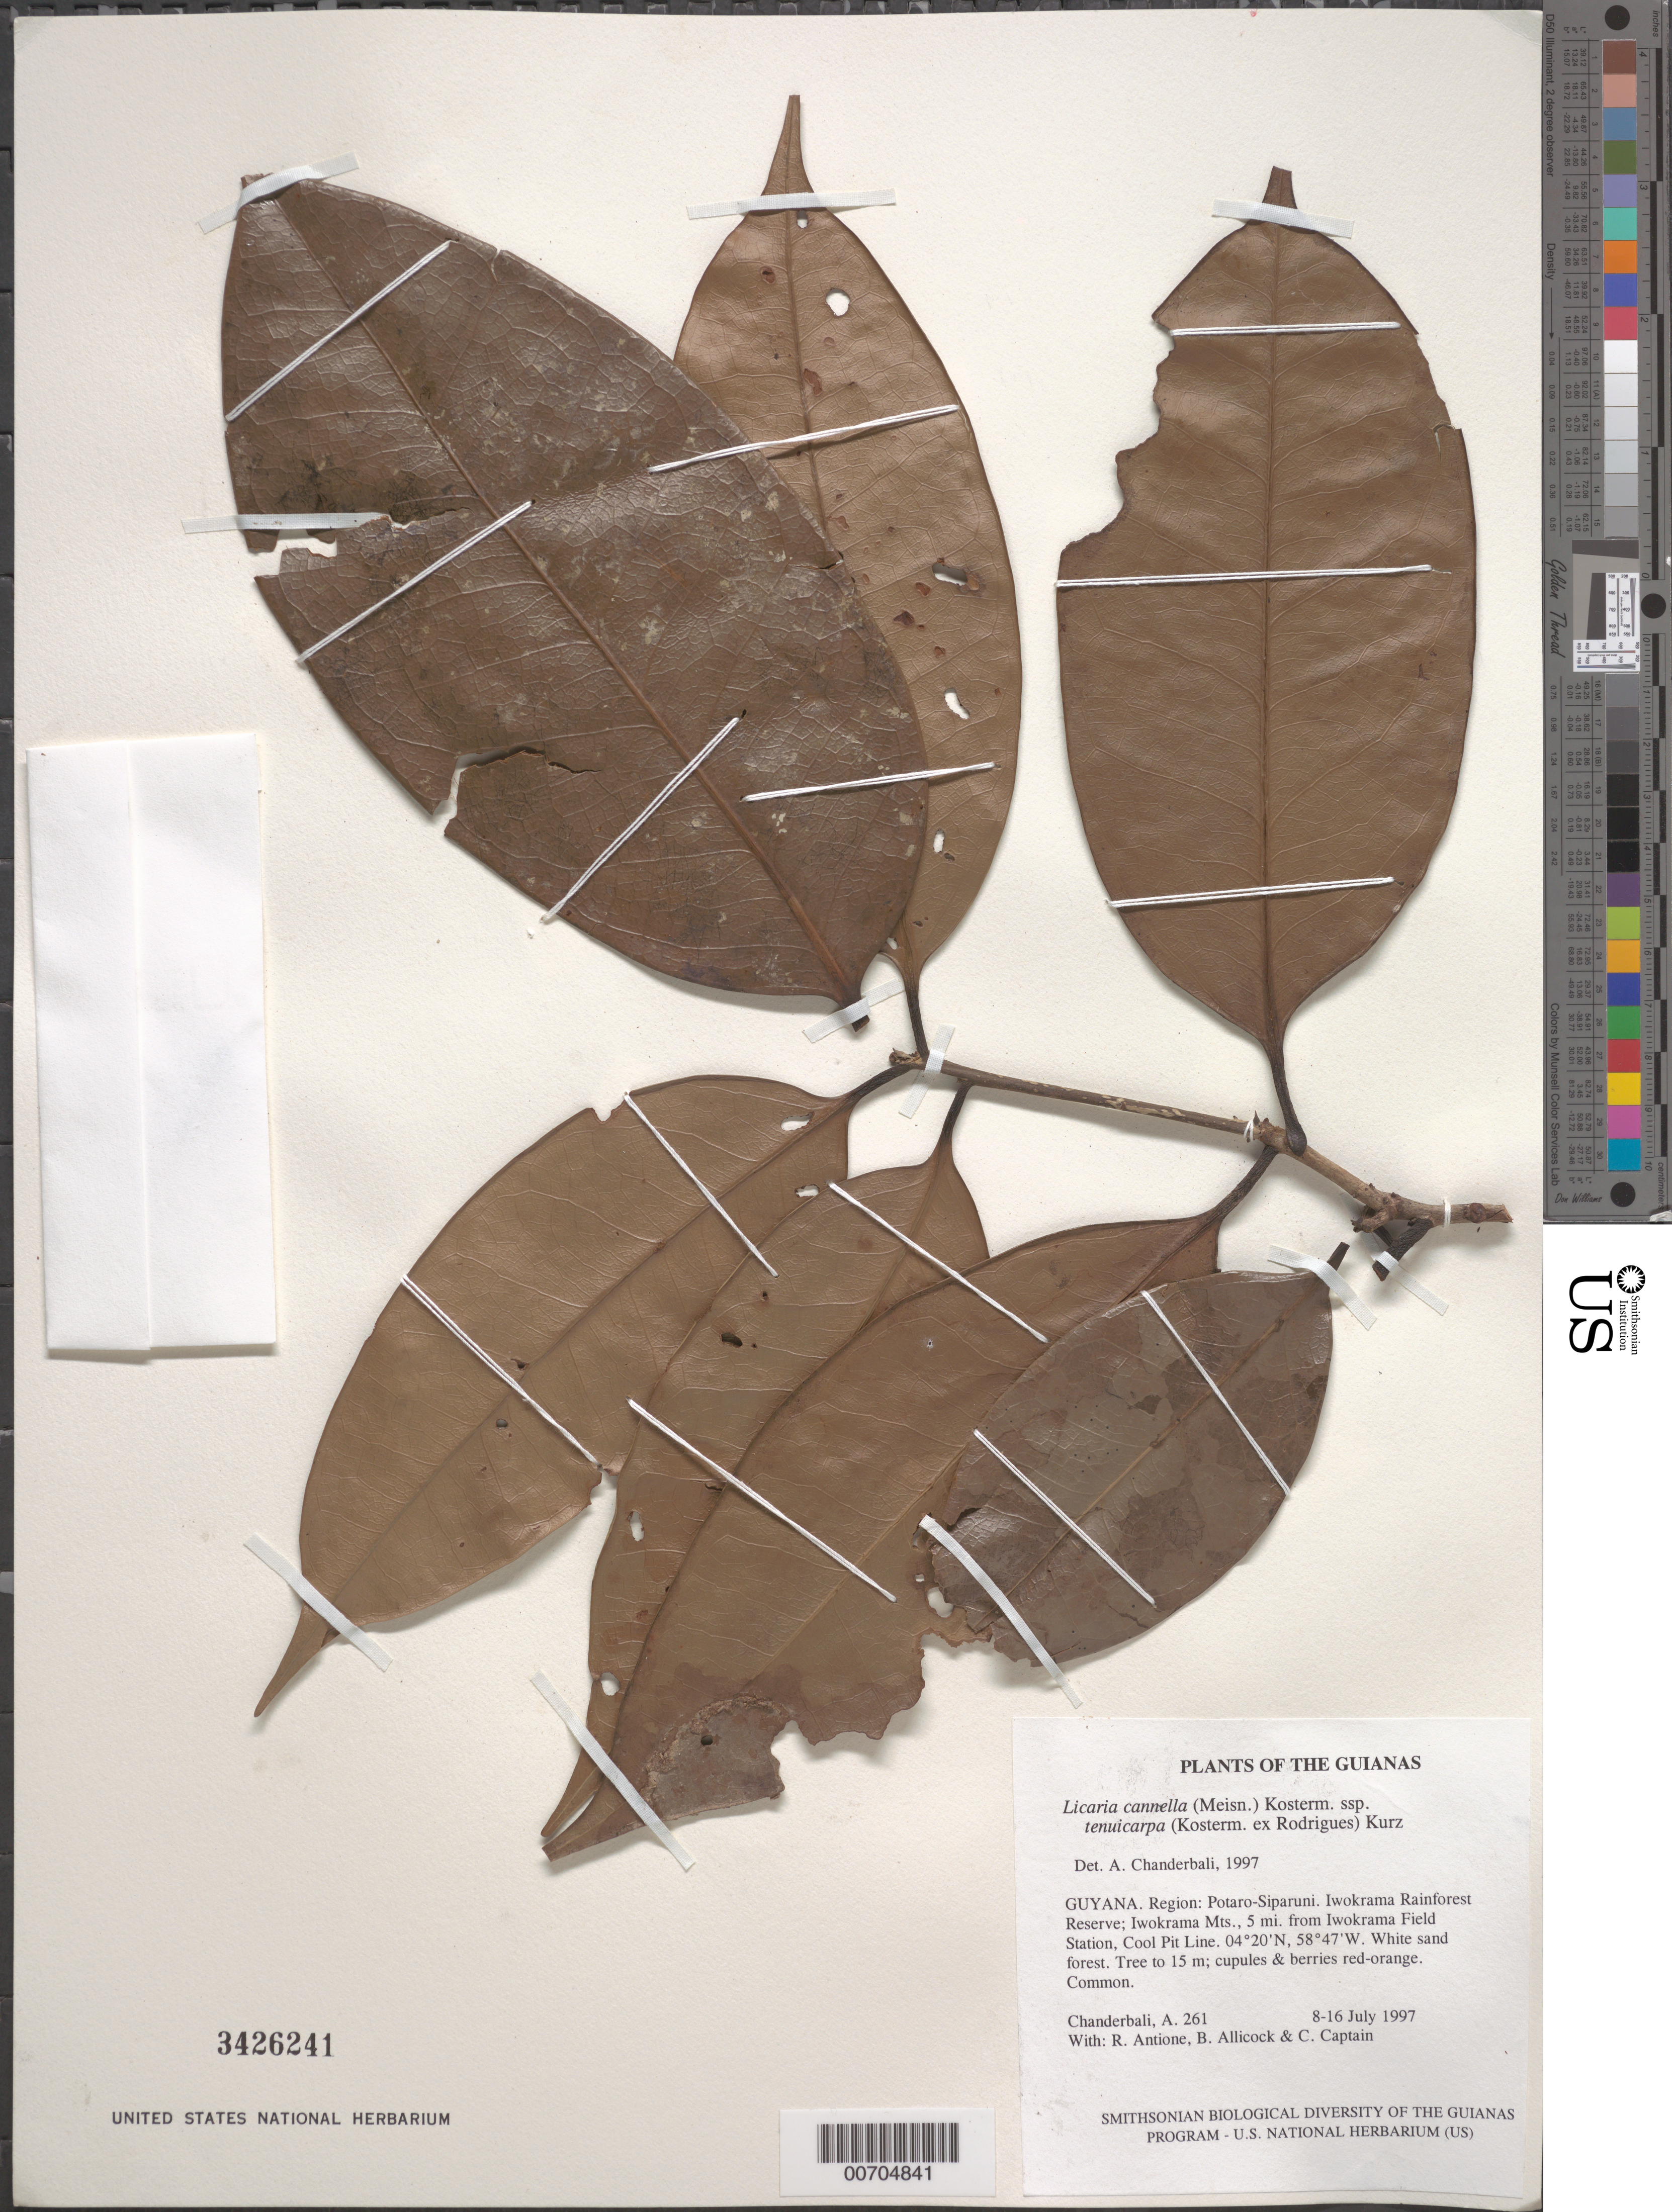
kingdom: Plantae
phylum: Tracheophyta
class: Magnoliopsida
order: Laurales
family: Lauraceae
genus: Licaria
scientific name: Licaria cannella subsp. tenuicarpa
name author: (Kosterm. ex W.A. Rodrigues) Kurz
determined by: Chanderbali, Andre Shashi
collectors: A. S. Chanderbali, R. Antione, B. Allicock & C. Captain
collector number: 261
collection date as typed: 8-16 July 1997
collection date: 1997-07-08/1997-07-16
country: Guyana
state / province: Potaro-Siparuni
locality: Iwokrama Rainforest Reserve; Iwokrama Mts., 5 mi. from Iwokrama Field Station, Cool Pit Line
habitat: White sand forest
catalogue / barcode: US 3426241